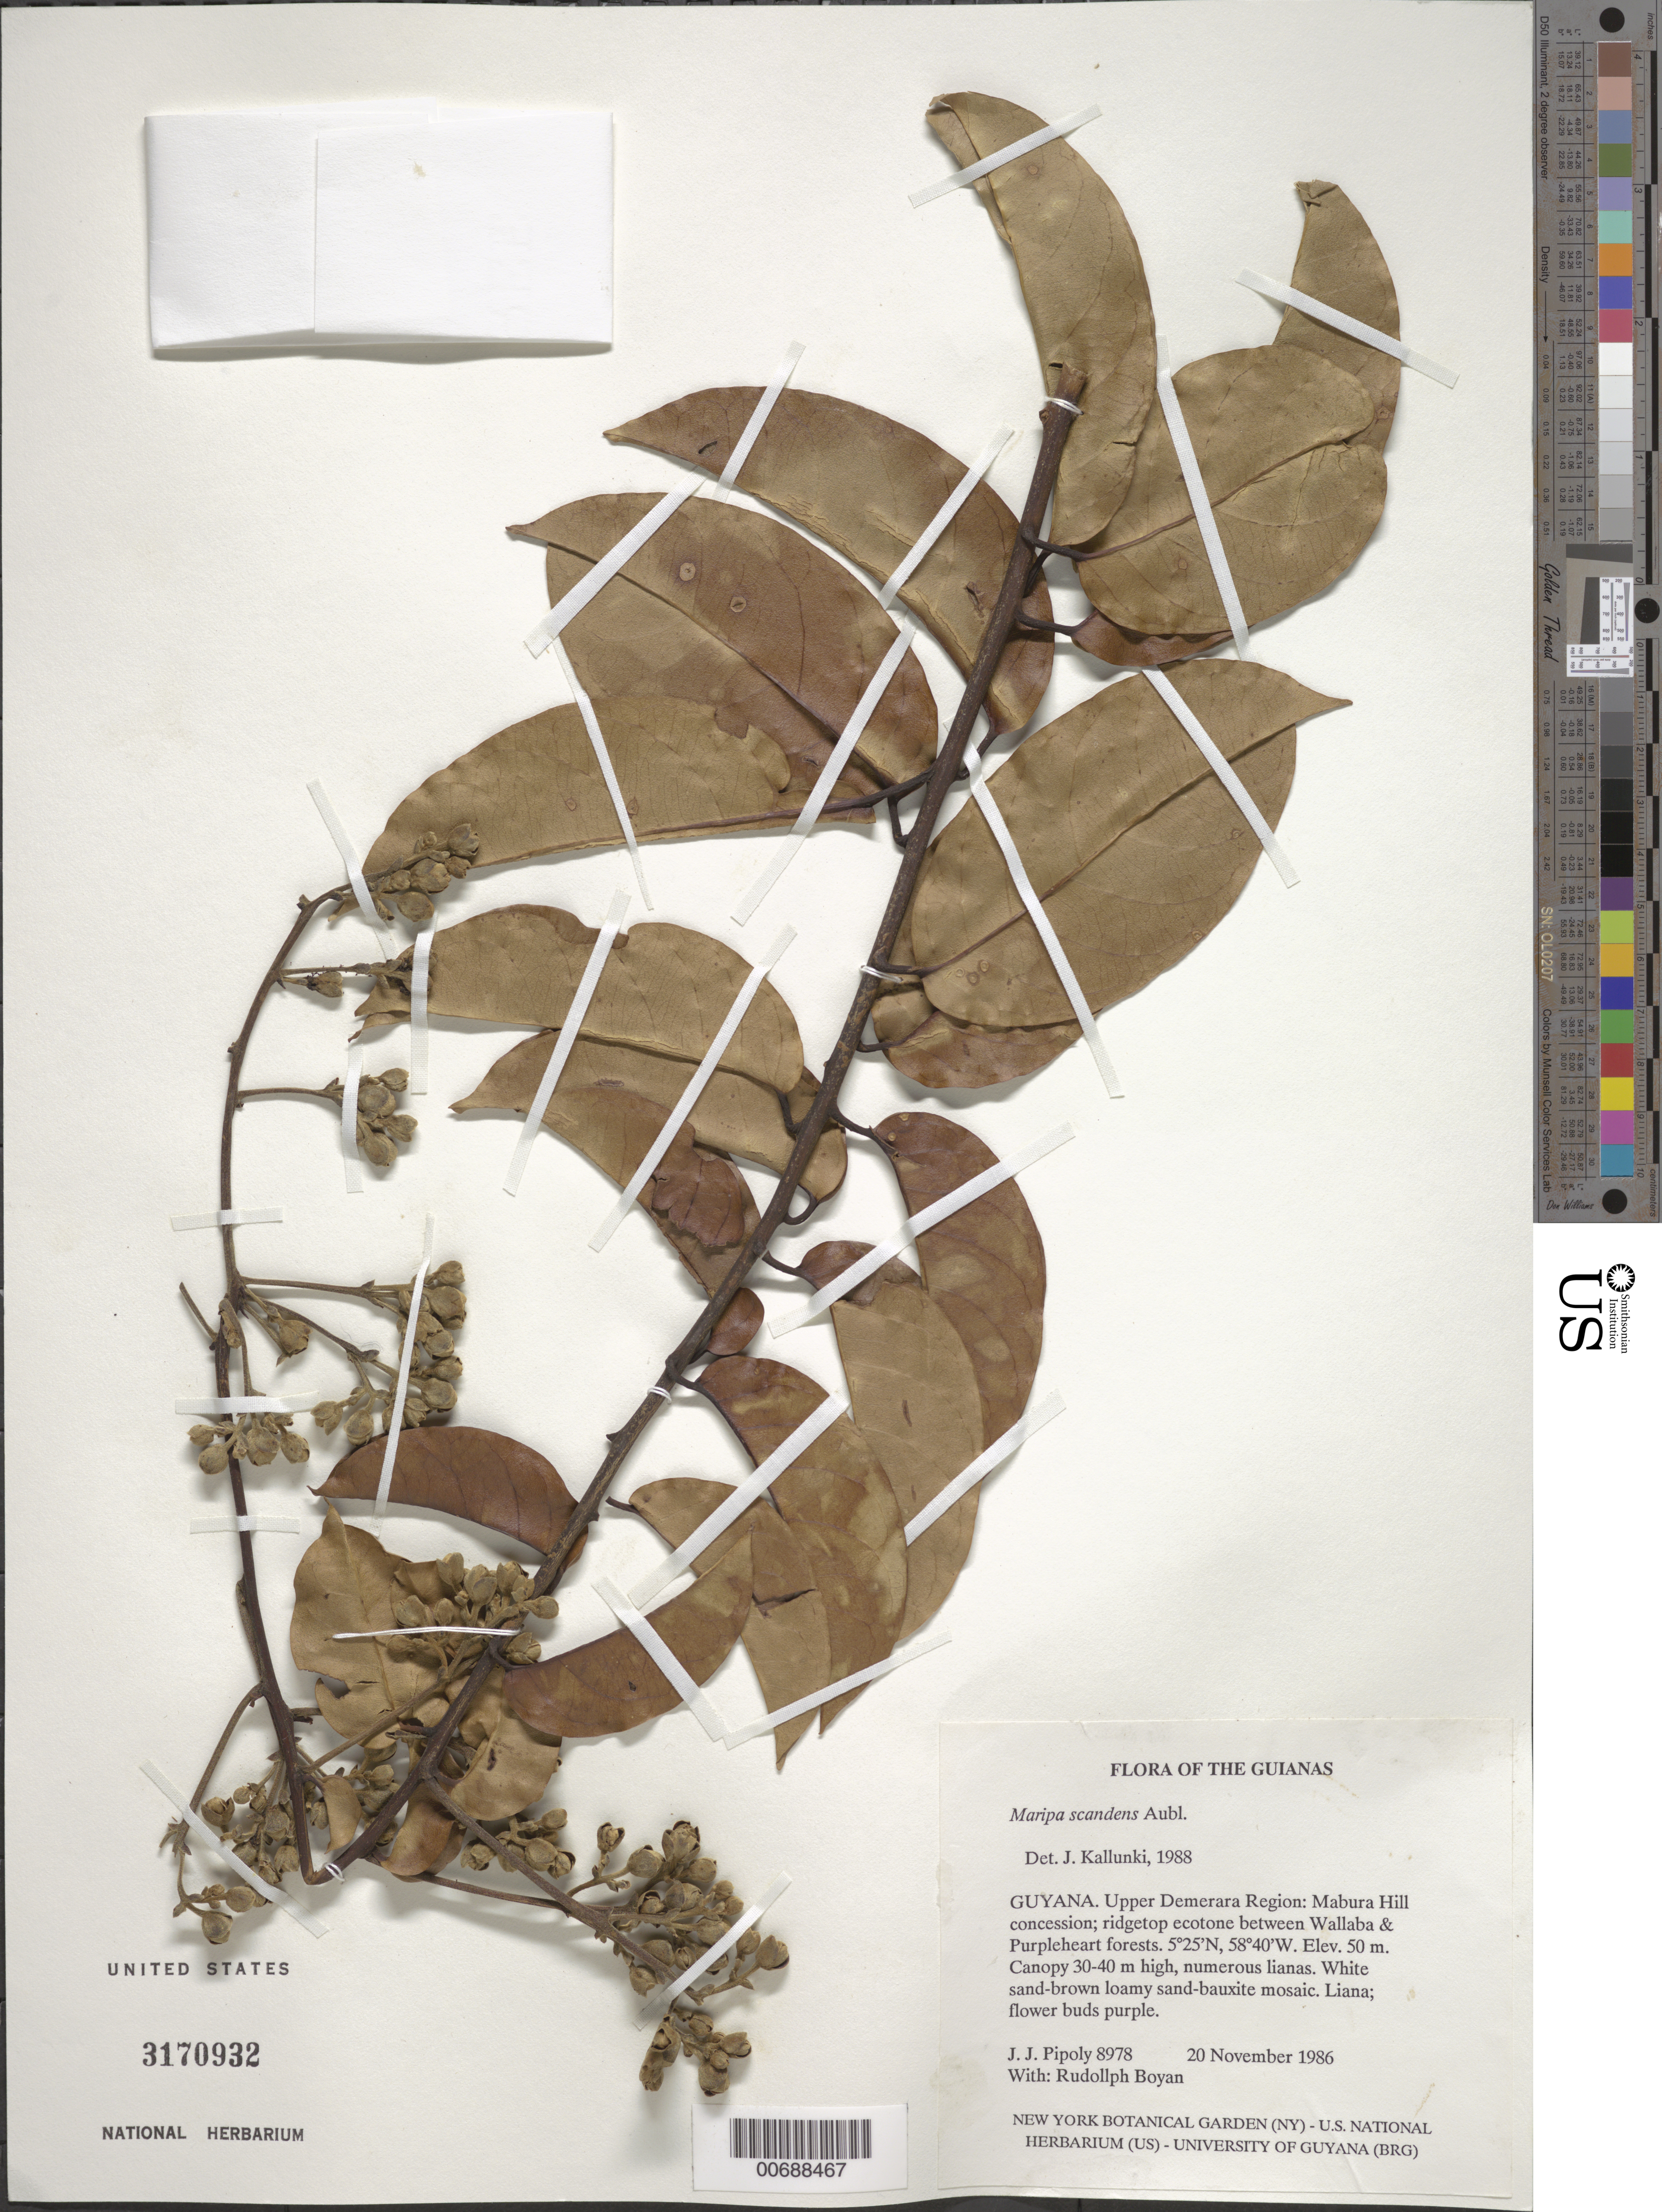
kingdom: Plantae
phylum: Tracheophyta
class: Magnoliopsida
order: Solanales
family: Convolvulaceae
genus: Maripa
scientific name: Maripa scandens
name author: Aubl.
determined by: Kallunki, Jacquelyn A.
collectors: J. J. Pipoly & R. Boyan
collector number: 8978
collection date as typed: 20 November 1986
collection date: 1986-11-20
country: Guyana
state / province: U. Demerara-Berbice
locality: Mabura Hill Timber Concession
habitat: Ridgetop ecotone between Kakaralli- Wallaba & Purpleheart- Morabukea forest. White sand, brown loamy sand-bauxite mosaic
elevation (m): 50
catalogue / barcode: US 3170932